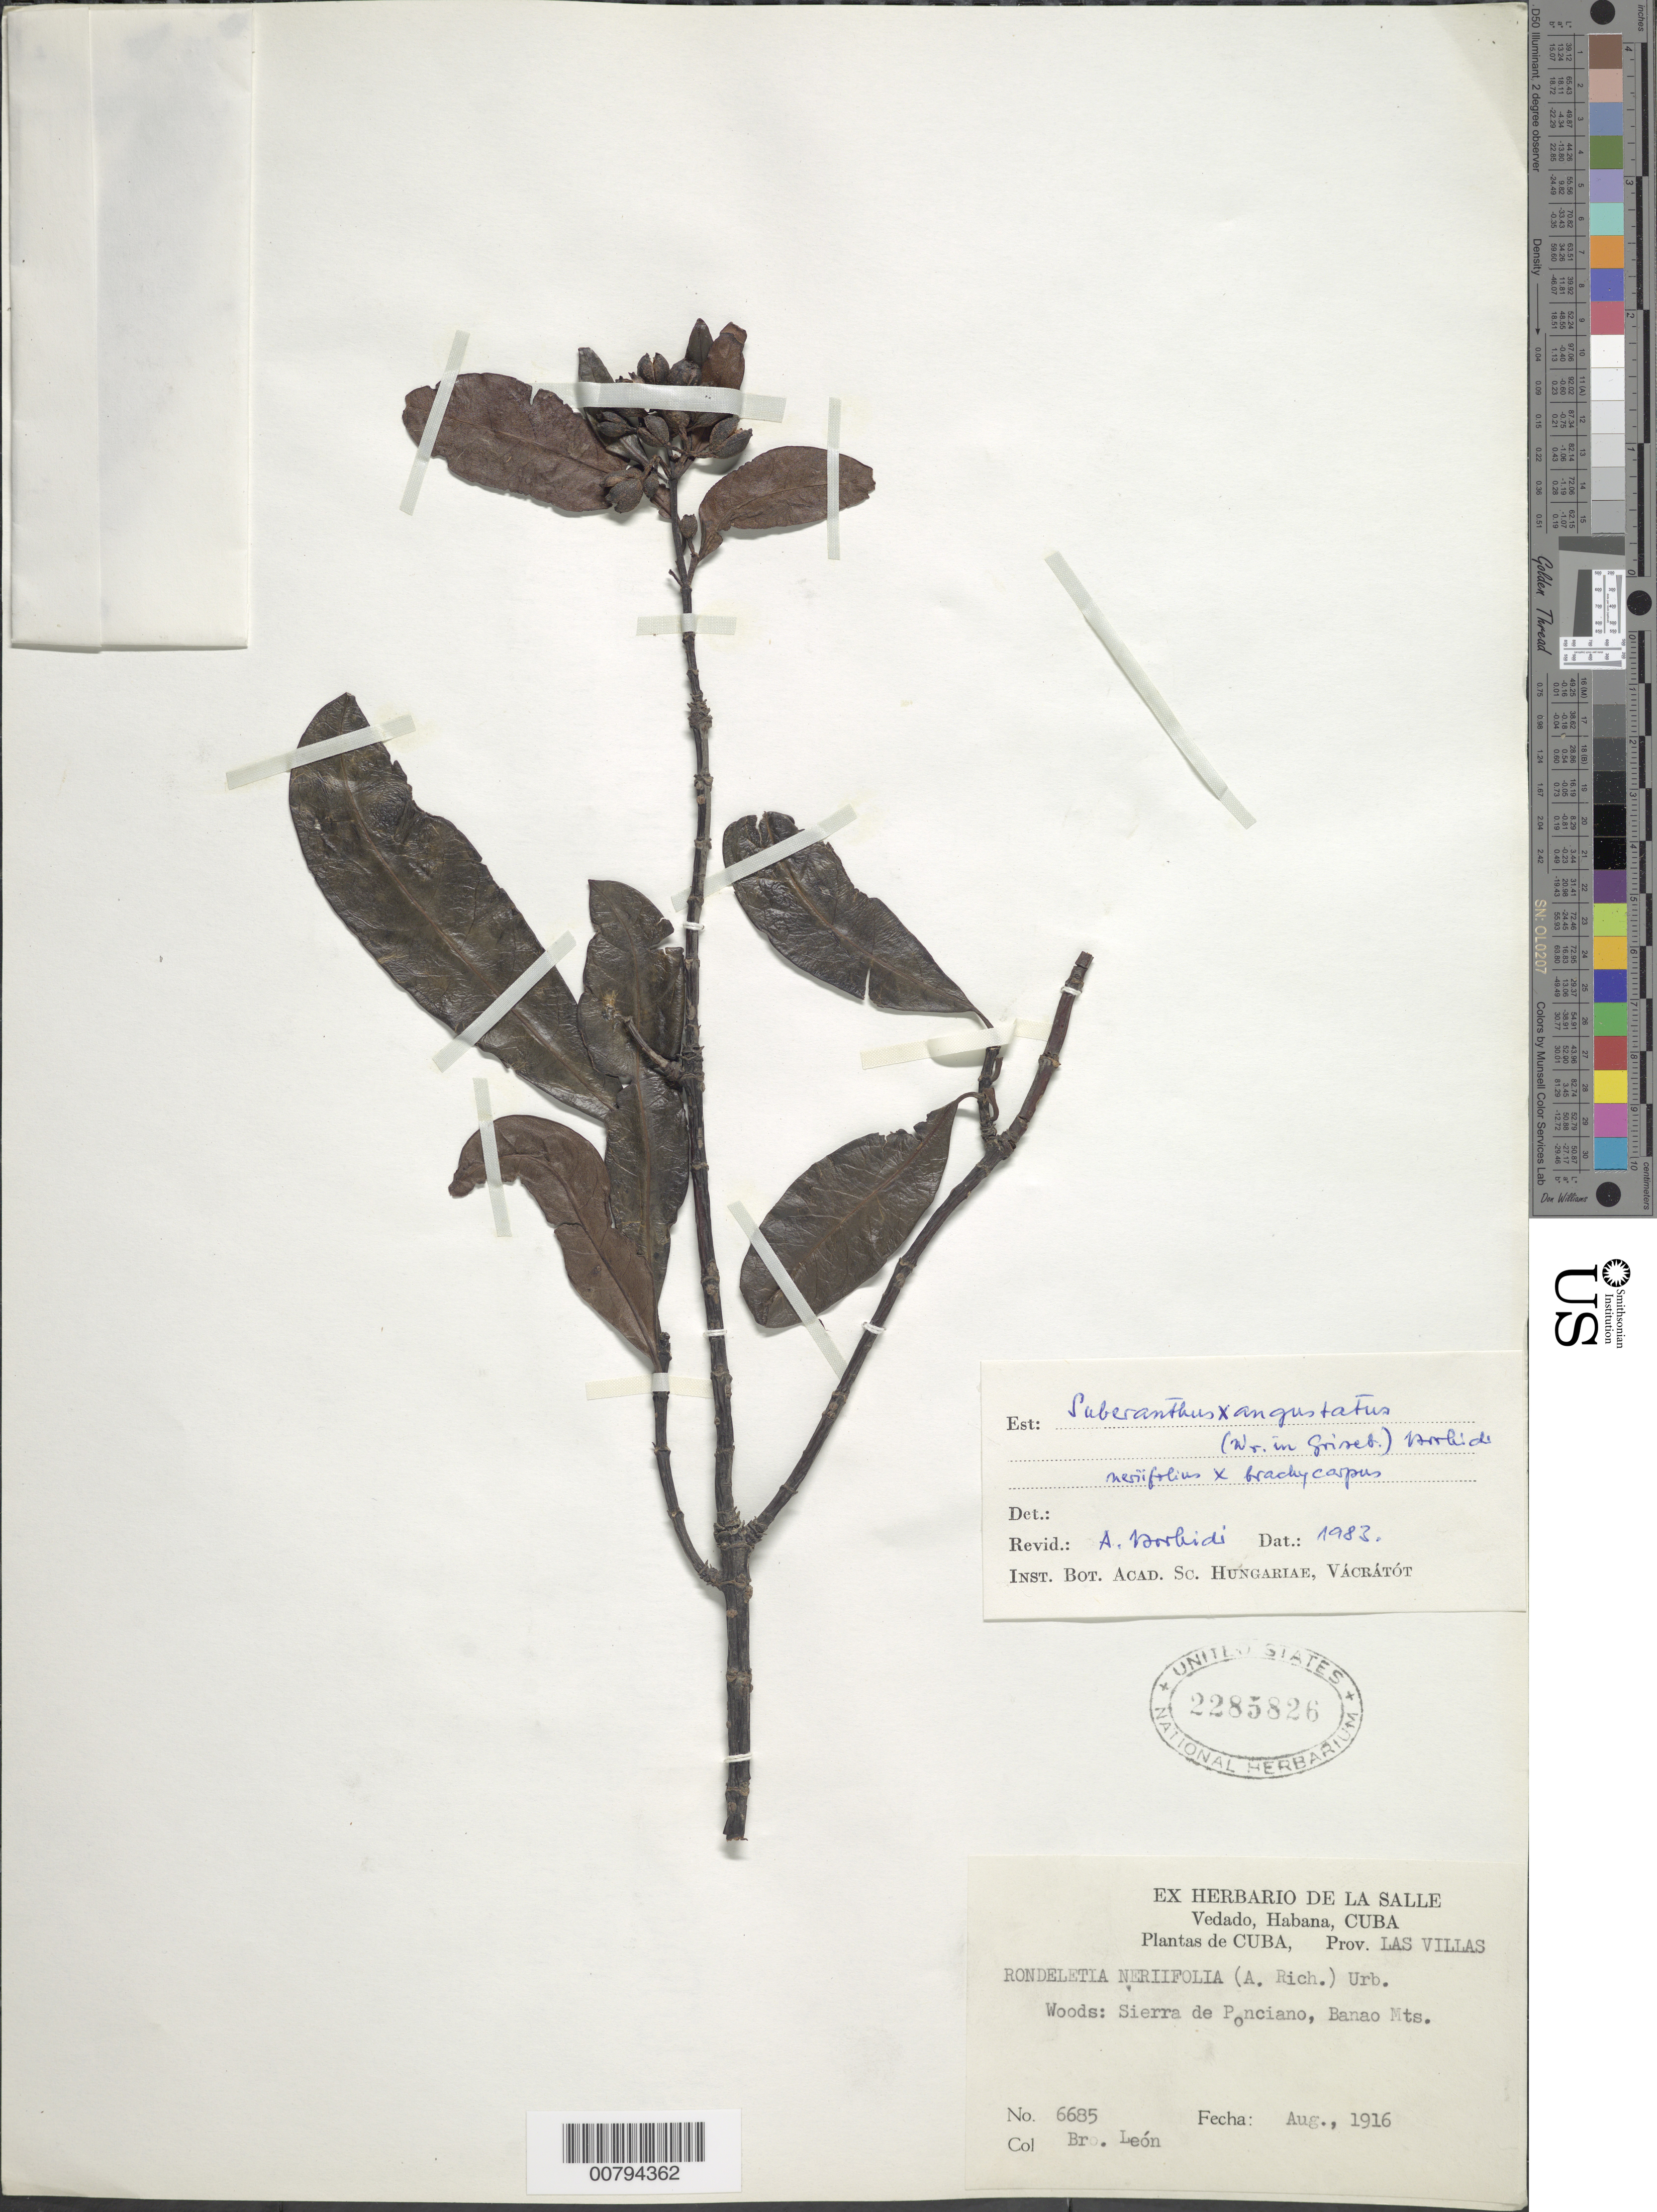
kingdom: Plantae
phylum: Tracheophyta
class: Magnoliopsida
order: Gentianales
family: Rubiaceae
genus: Suberanthus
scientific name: Suberanthus angustatus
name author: (C. Wright ex Griseb.) Borhidi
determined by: Borhidi, Attila L.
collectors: Bro. León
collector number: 6685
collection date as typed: Aug 1916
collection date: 1916-08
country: Cuba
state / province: Las Villas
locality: Sierra de Ponciano, Banao Mts.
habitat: Woods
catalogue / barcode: US 2285826